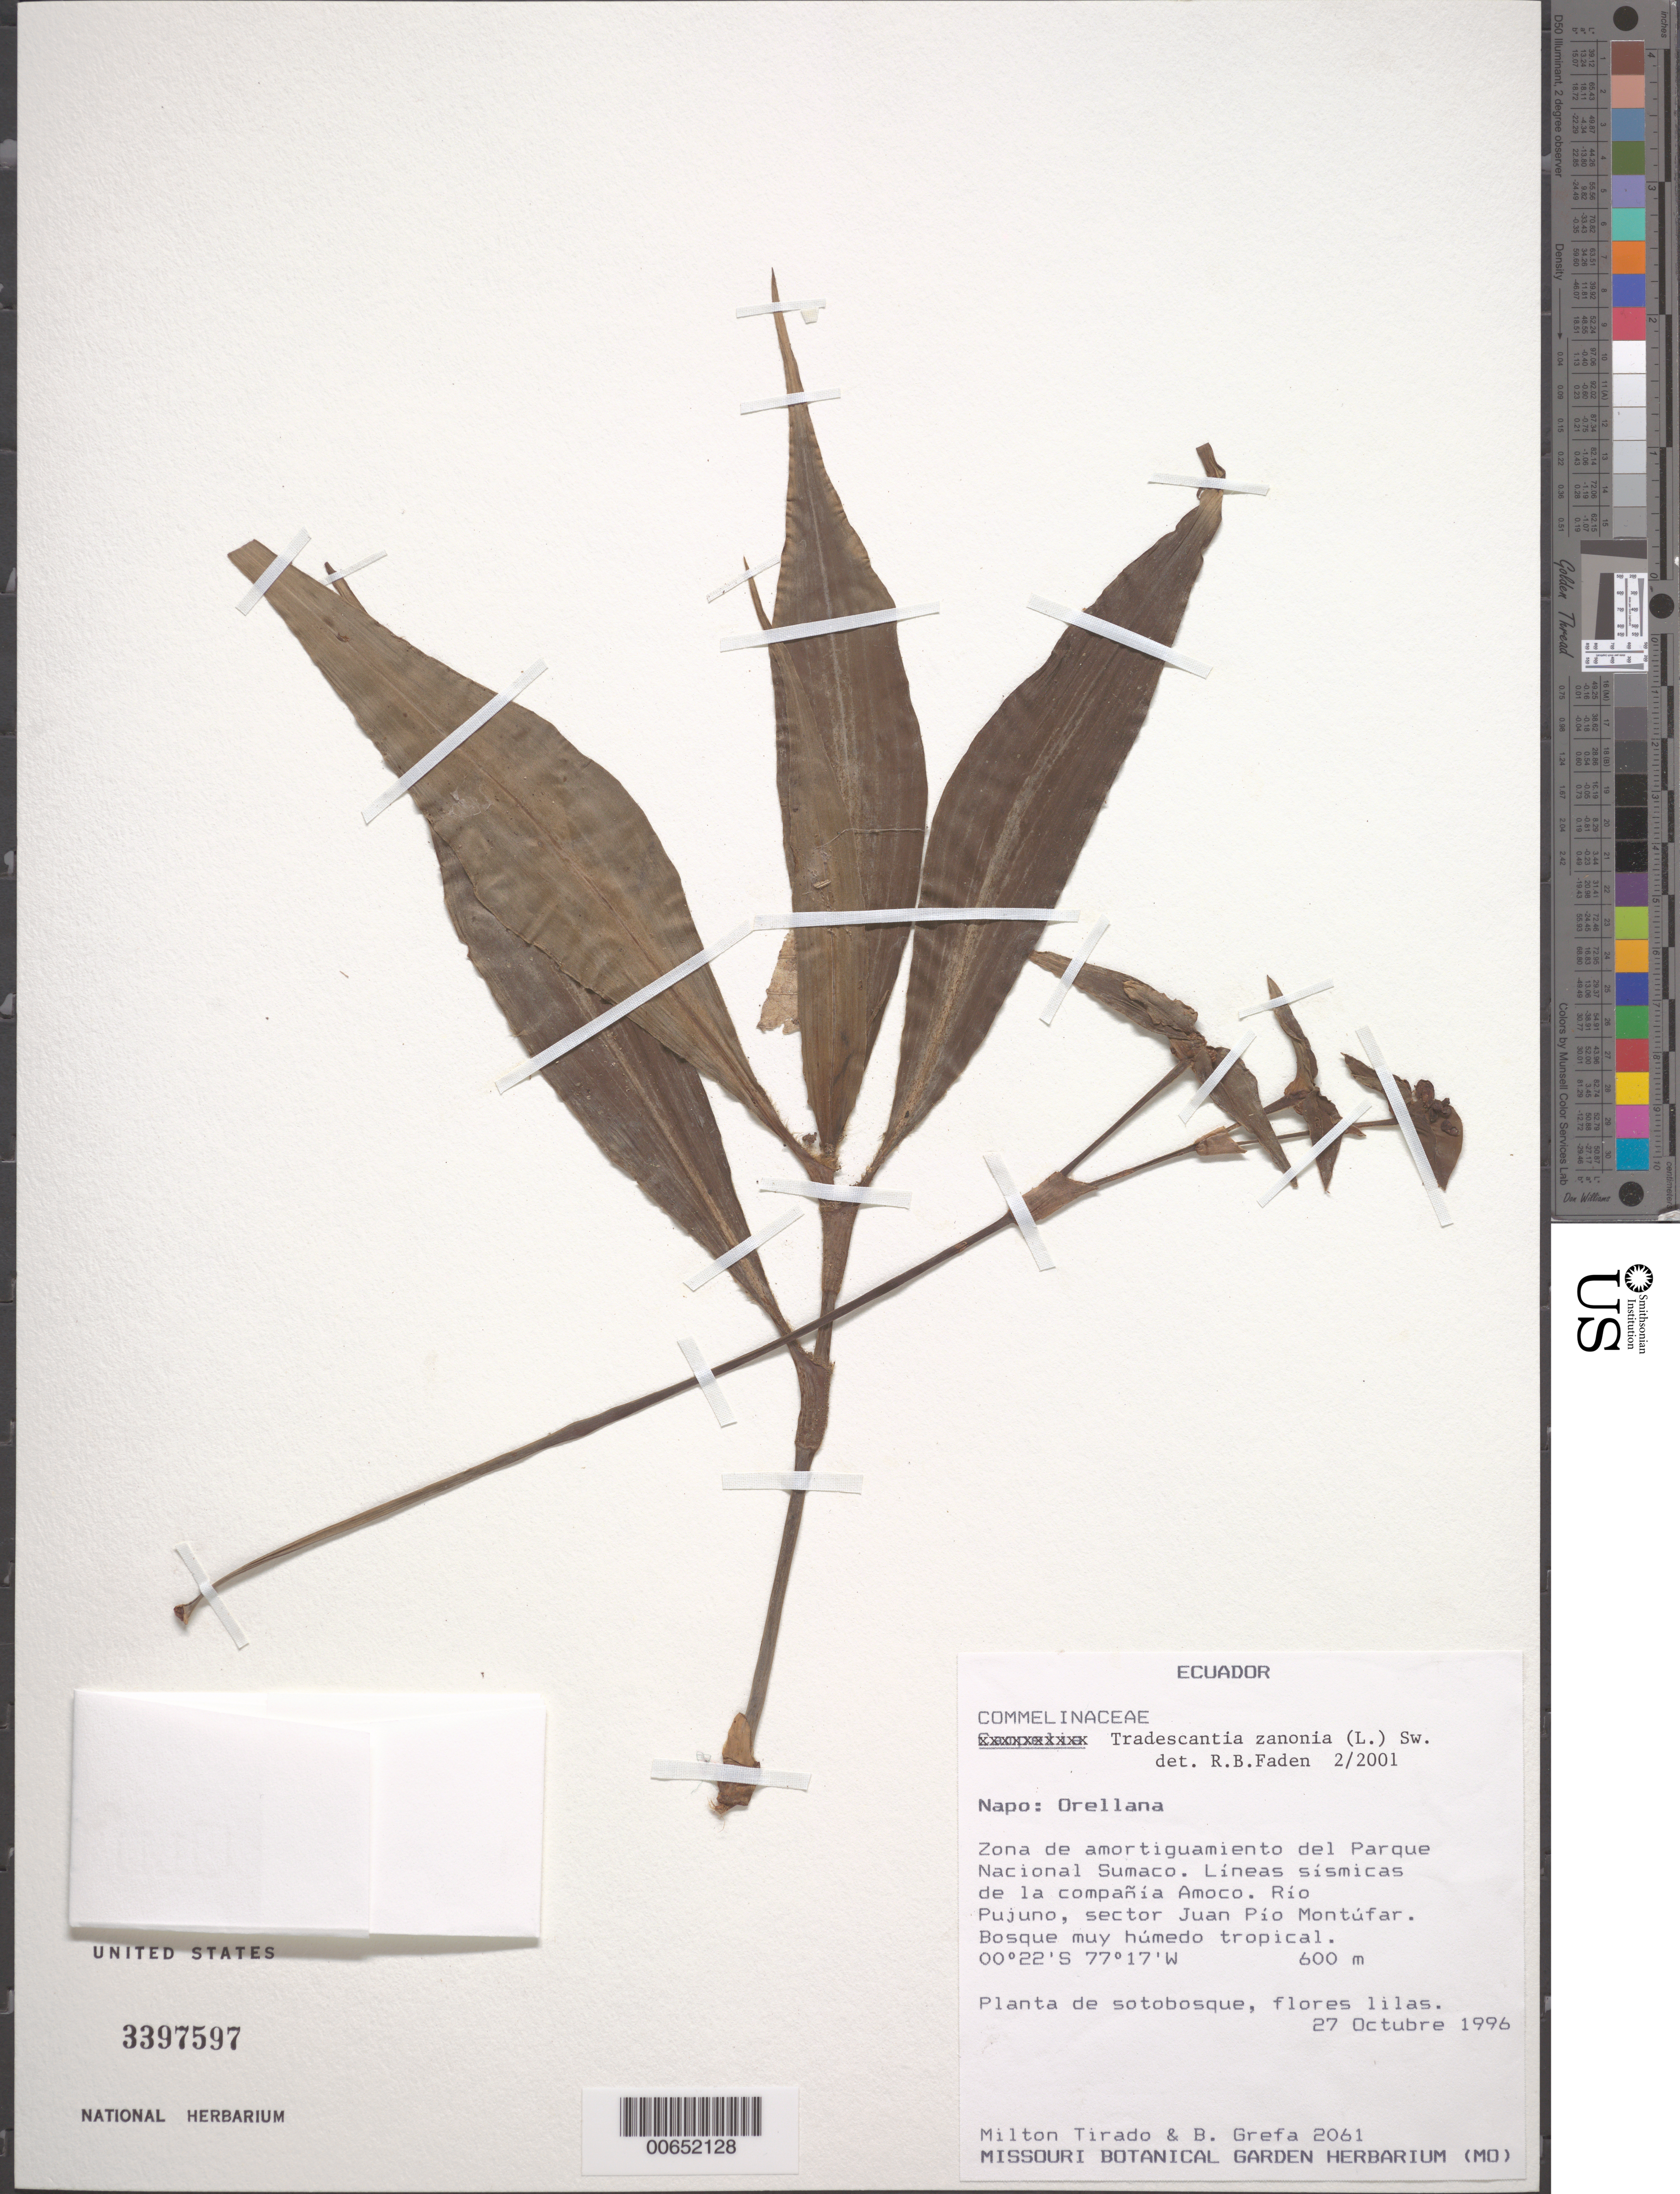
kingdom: Plantae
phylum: Tracheophyta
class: Liliopsida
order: Commelinales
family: Commelinaceae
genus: Tradescantia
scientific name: Tradescantia zanonia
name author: (L.) Sw.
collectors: M. Tirado & B. Grefa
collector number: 2061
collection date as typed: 27 Oct 1996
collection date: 1996-10-27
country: Ecuador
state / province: Napo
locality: Zona de amortiguamiento del Parque Nacional suMaco, Rio pujuno, sector juan pio montufar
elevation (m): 600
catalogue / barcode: US 3397597